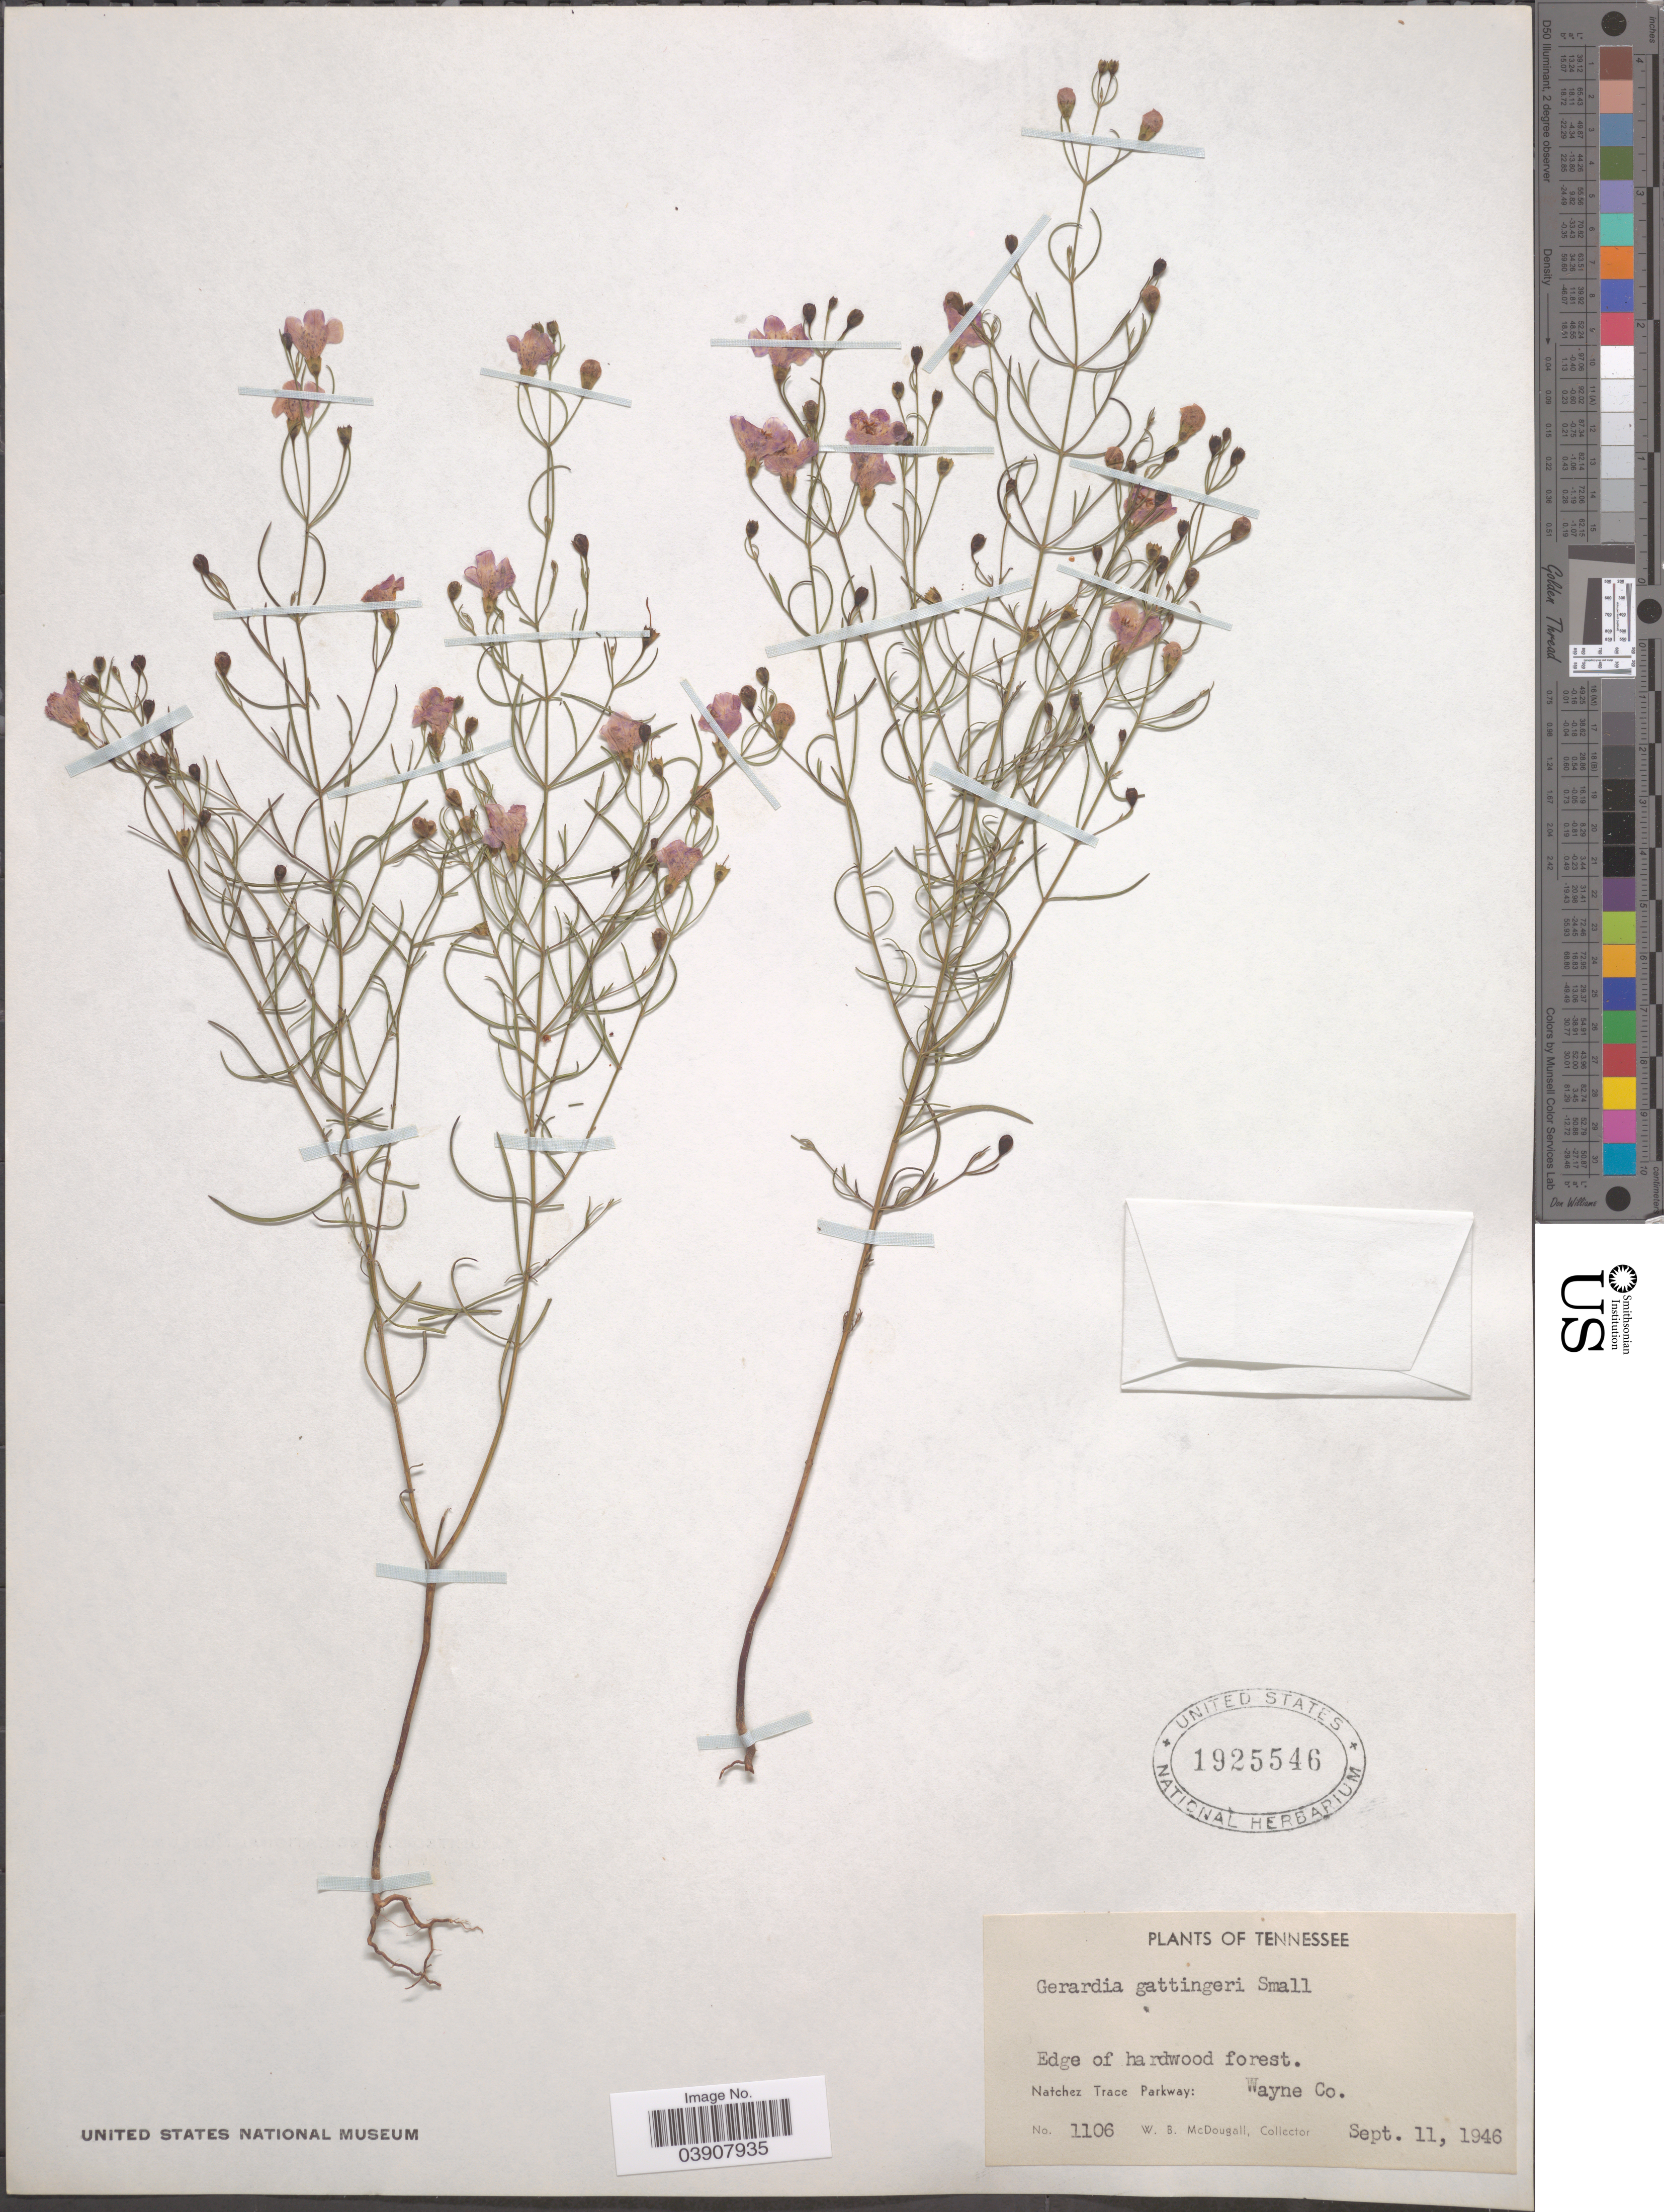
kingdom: Plantae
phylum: Tracheophyta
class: Magnoliopsida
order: Lamiales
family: Orobanchaceae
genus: Agalinis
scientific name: Agalinis gattingeri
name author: (Small) Small ex Britton & A. Br.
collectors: W. B. McDougall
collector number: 1106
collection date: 1946-09-11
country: United States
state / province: Tennessee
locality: Edge of hardwood forest. natchez Trace Parkway: Wayne Co.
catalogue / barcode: US 1925546